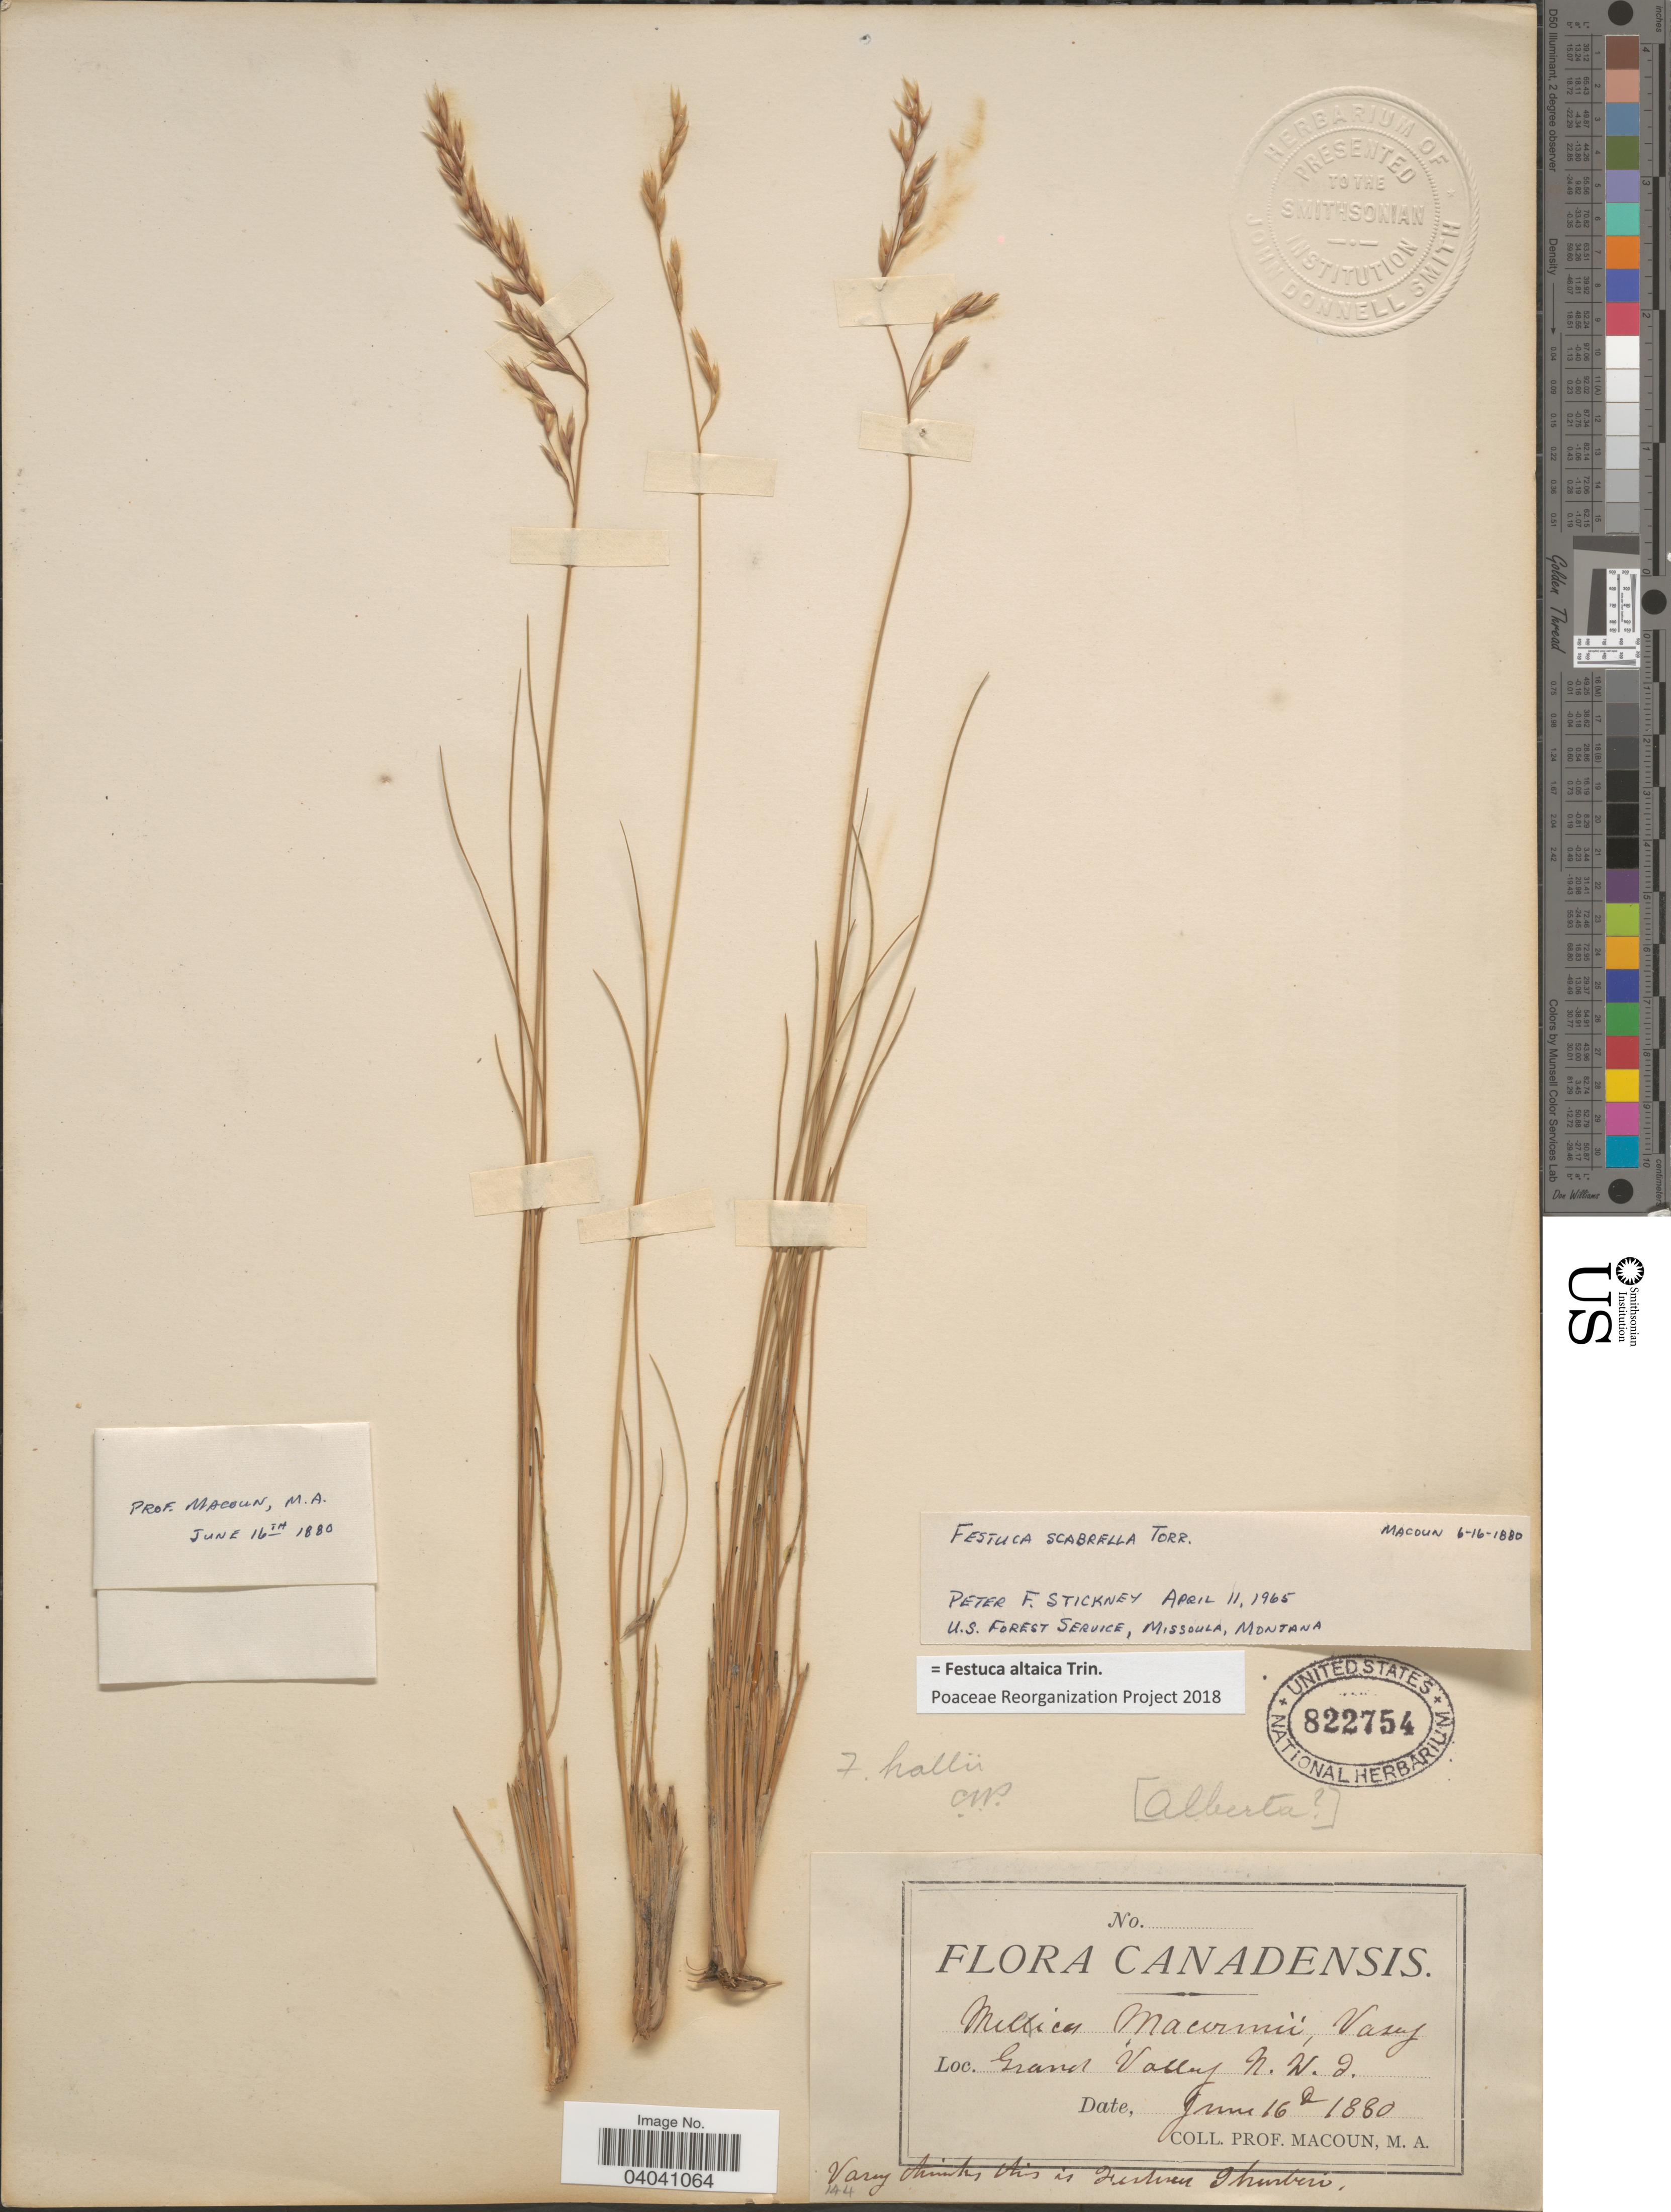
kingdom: Plantae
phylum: Tracheophyta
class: Liliopsida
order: Poales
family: Poaceae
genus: Festuca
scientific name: Festuca altaica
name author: Trin.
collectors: -- Macoun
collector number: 144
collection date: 1880-06-16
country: Canada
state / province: Northwest Territories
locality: Alberta [unsure placement]. Grand Valley.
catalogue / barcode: US 822754